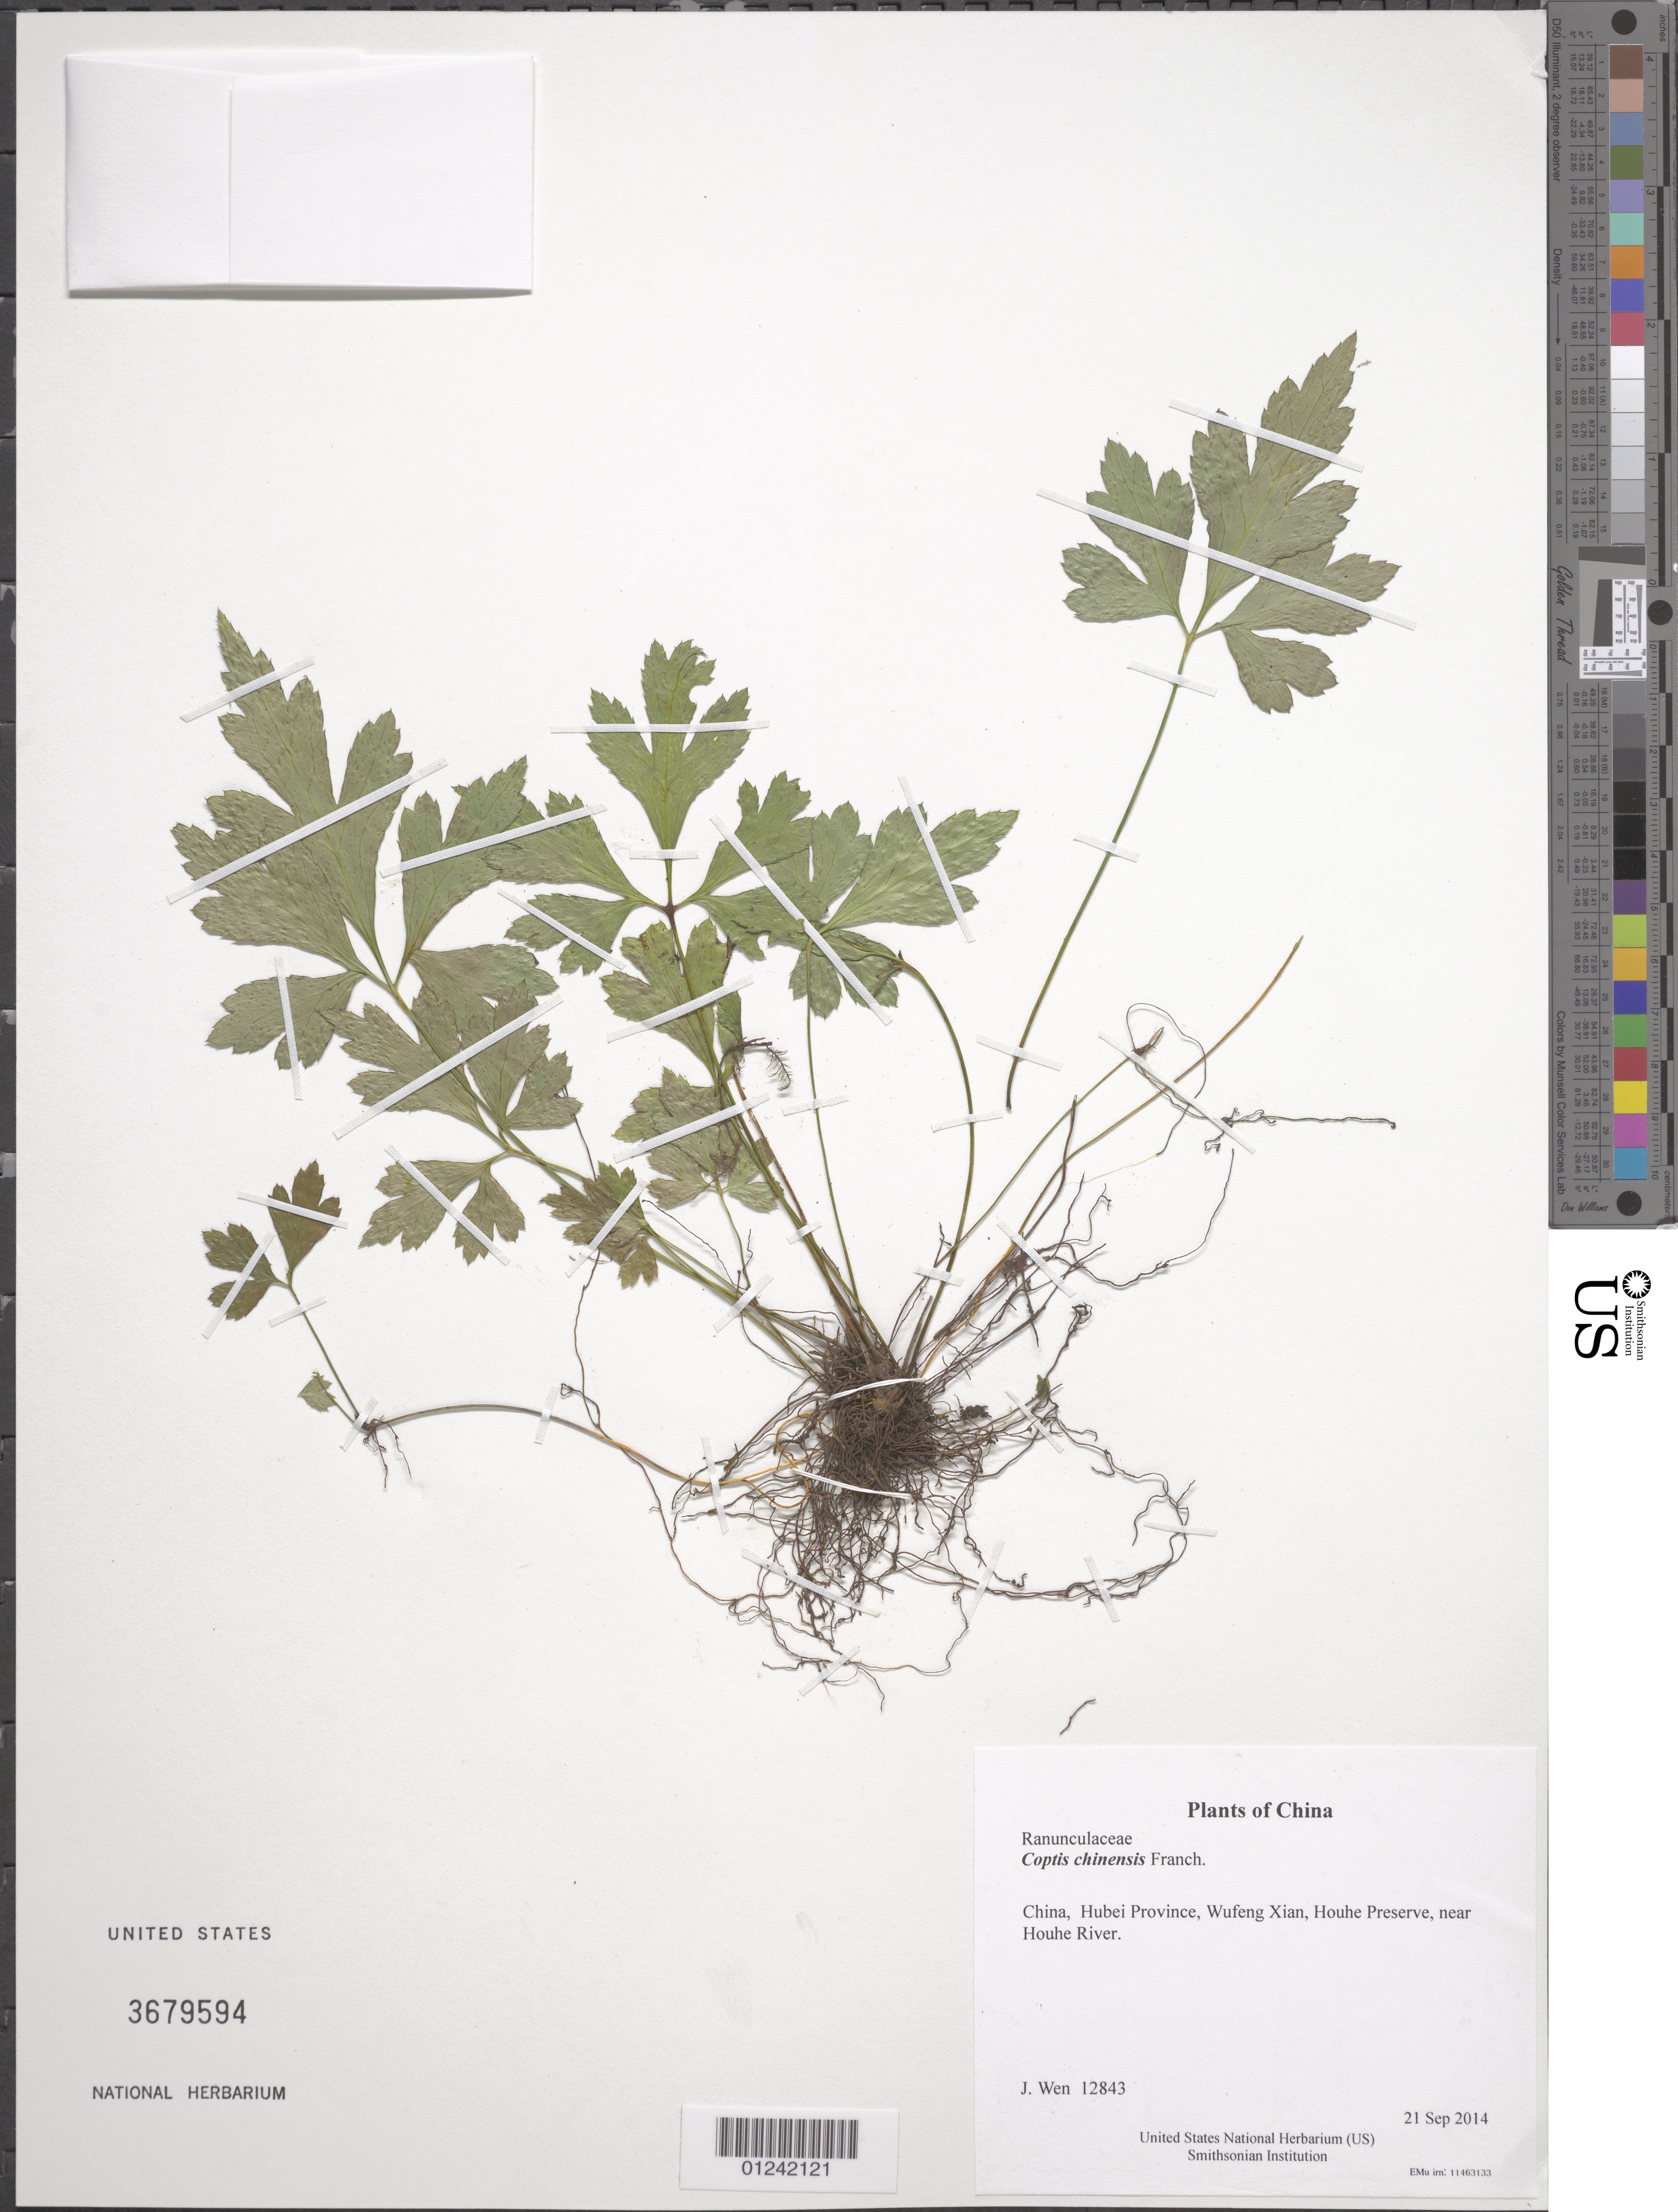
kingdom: Plantae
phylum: Tracheophyta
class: Magnoliopsida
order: Ranunculales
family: Ranunculaceae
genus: Coptis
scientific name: Coptis chinensis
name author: Franch.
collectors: J. Wen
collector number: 12843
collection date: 2014-09-21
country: China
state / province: Hubei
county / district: Wufeng Xian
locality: Houhe Preserve, near Houhe River.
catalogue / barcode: US 3679594